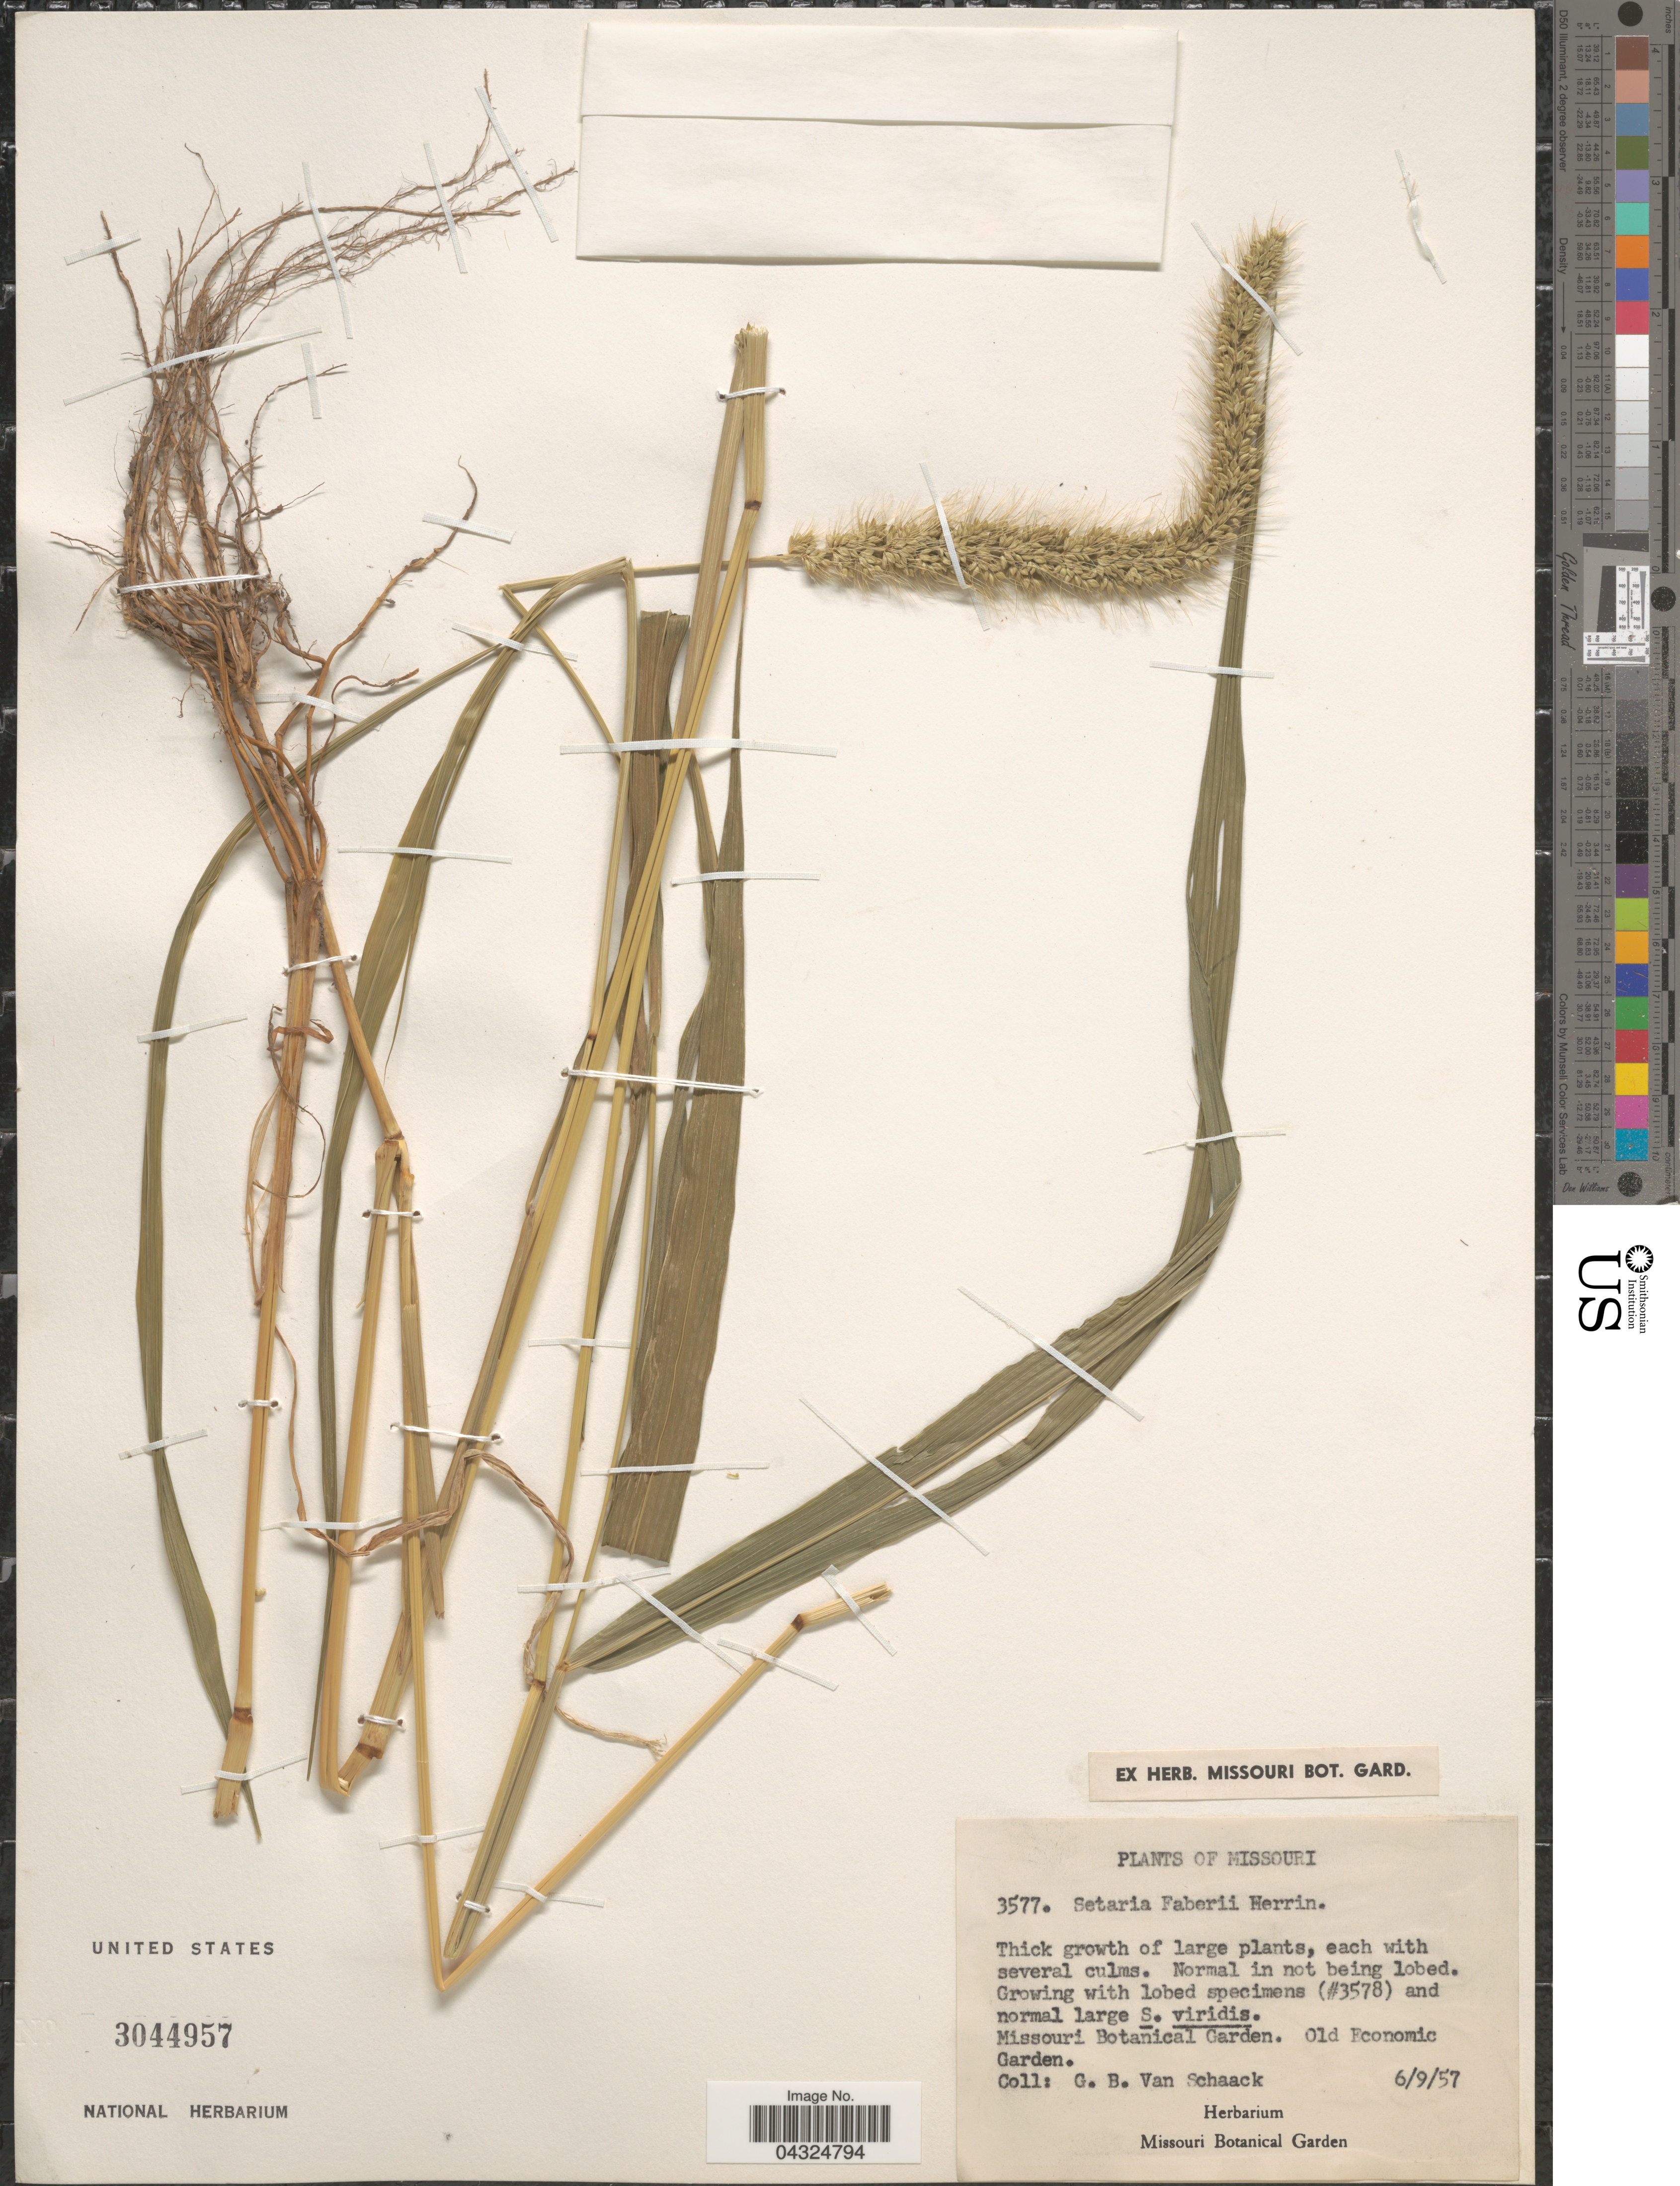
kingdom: Plantae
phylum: Tracheophyta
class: Liliopsida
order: Poales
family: Poaceae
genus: Setaria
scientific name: Setaria faberi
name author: R.A.W. Herrm.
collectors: G. Van Schaack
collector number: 3577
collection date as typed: Transcribed d/m/y: 9/6/57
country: United States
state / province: Missouri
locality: Missouri Botanical Garden. Old Economic Garden.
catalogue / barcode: US 3044957